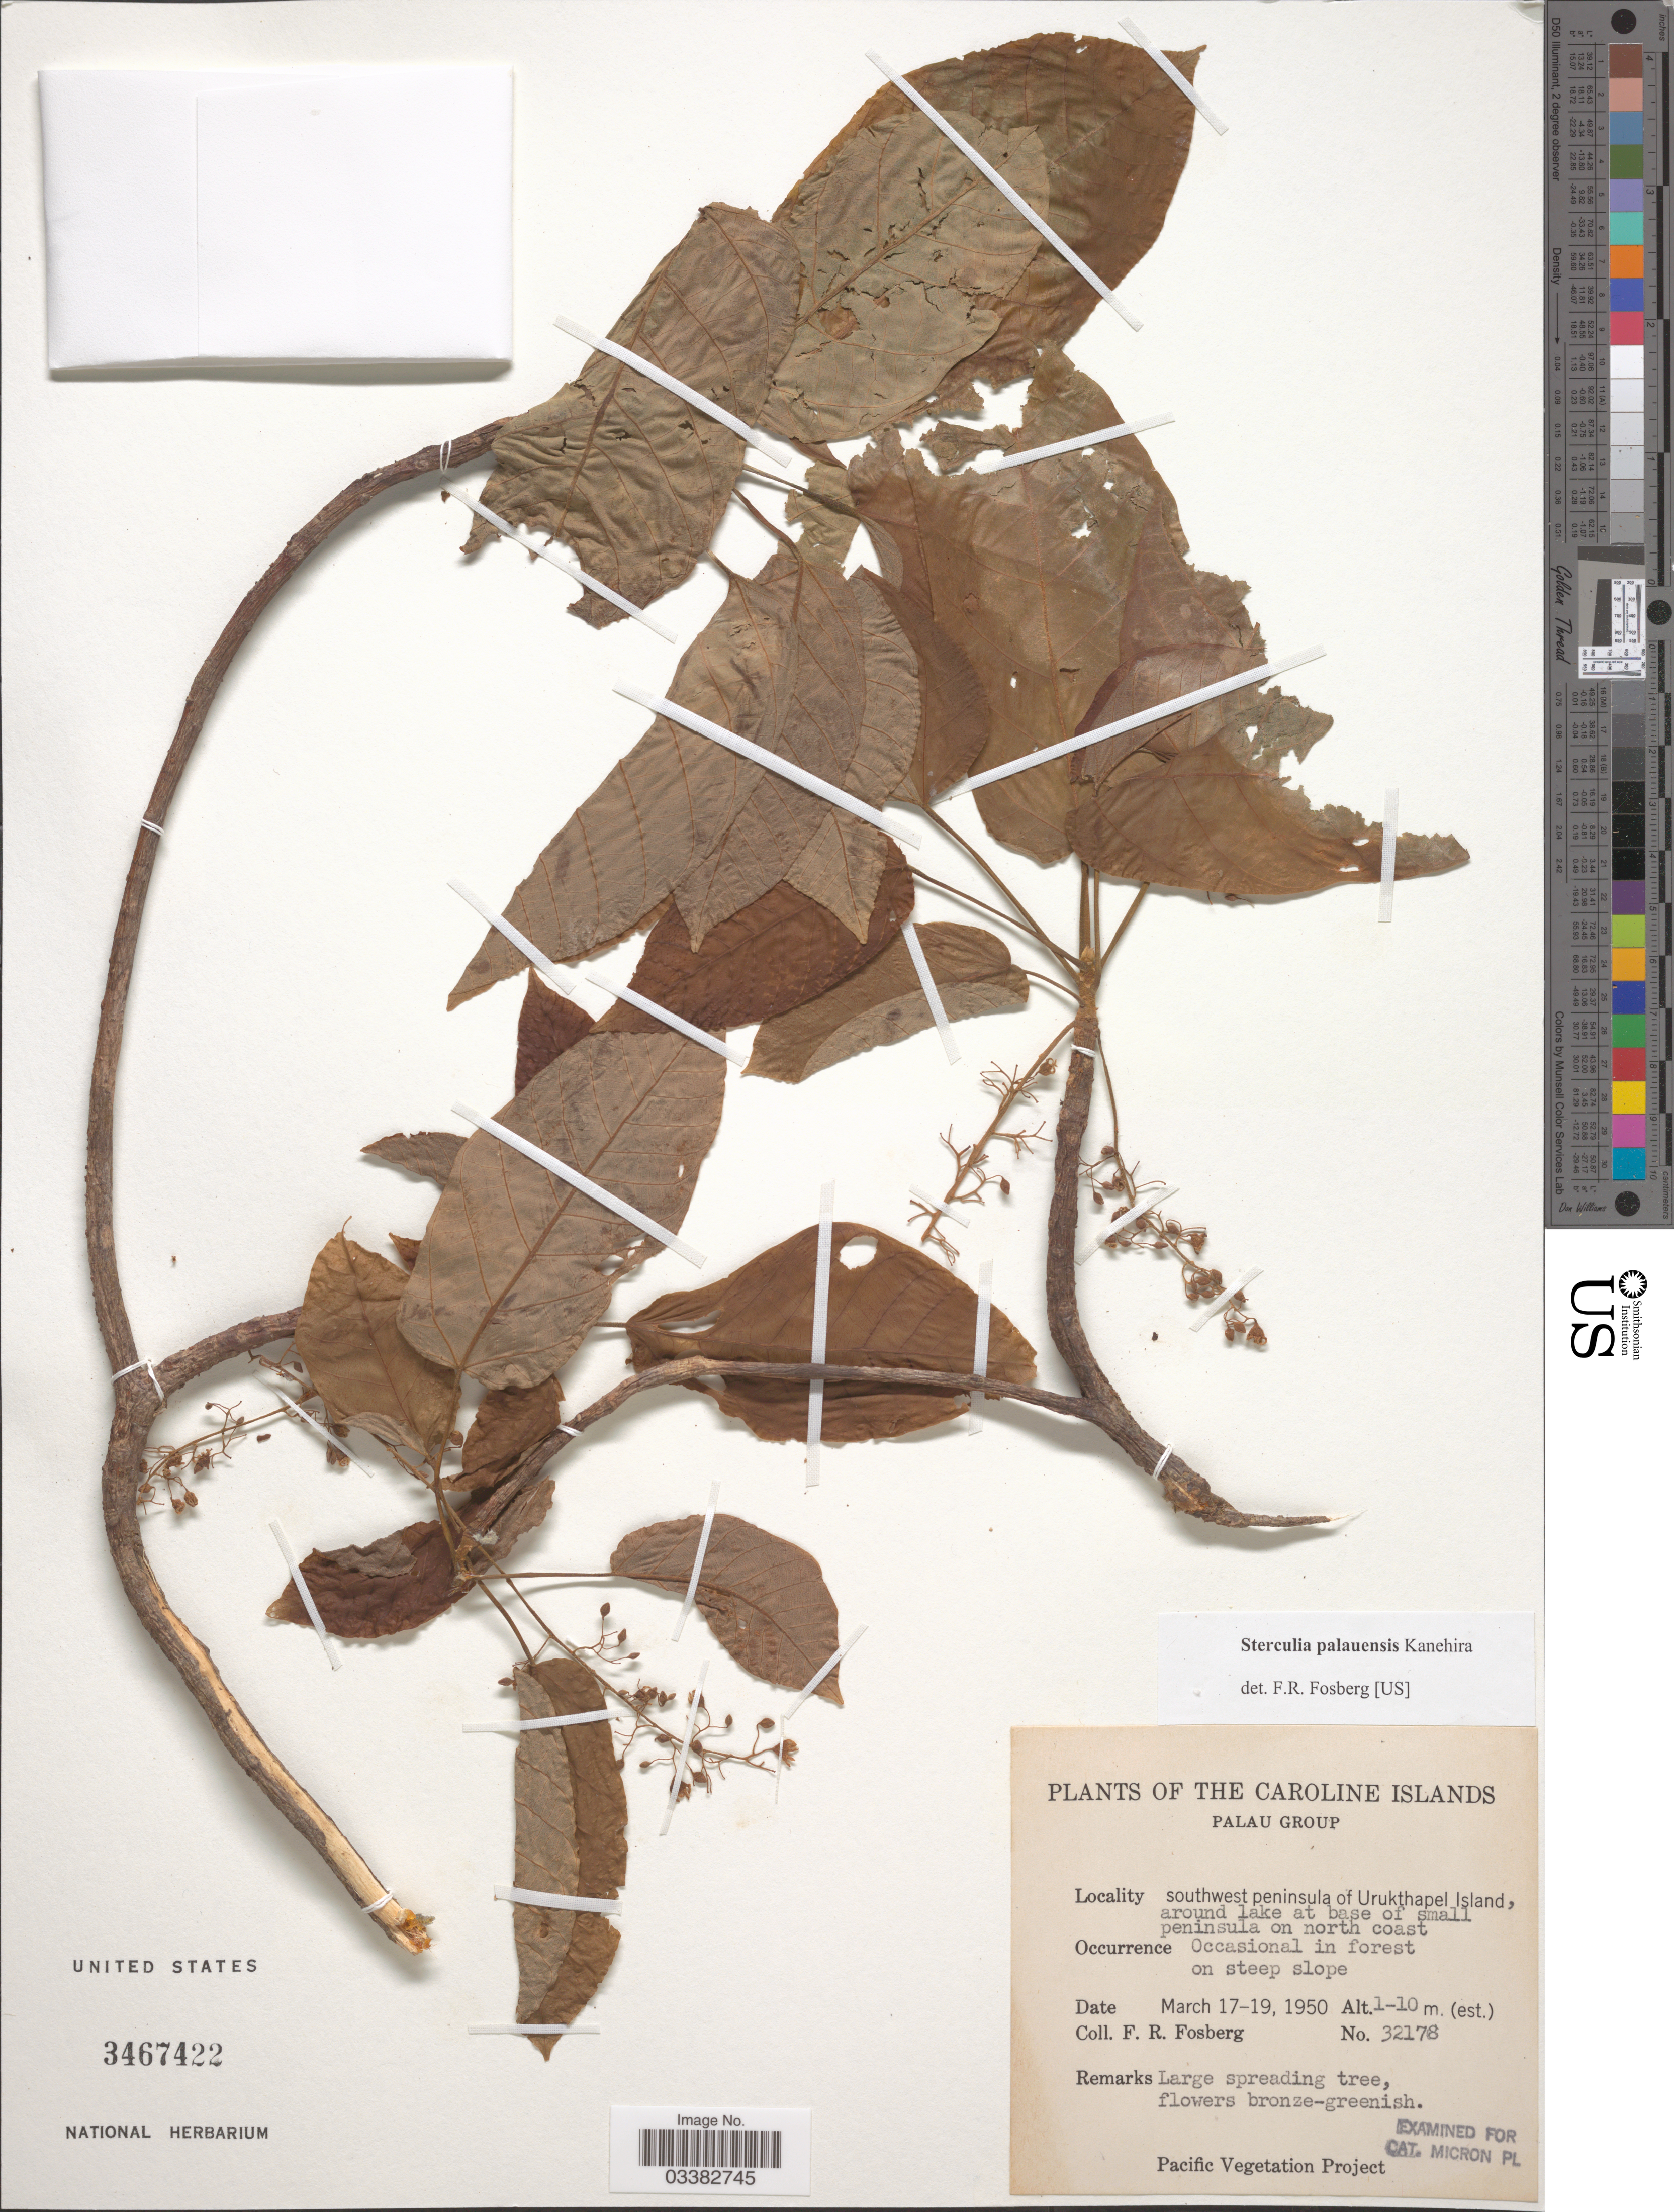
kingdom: Plantae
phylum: Tracheophyta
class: Magnoliopsida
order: Malvales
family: Malvaceae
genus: Sterculia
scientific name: Sterculia palauensis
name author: Kaneh.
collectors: F. R. Fosberg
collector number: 32178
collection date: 1950-03-17/1950-03-19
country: Palau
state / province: Koror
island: Ngeruktabel [Urukthapel]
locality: The Caroline Islands. Palau Group. Southwest peninsula of Urukthapel Island, around lake at base of small peninsula on north coast.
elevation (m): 1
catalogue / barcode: US 3467422